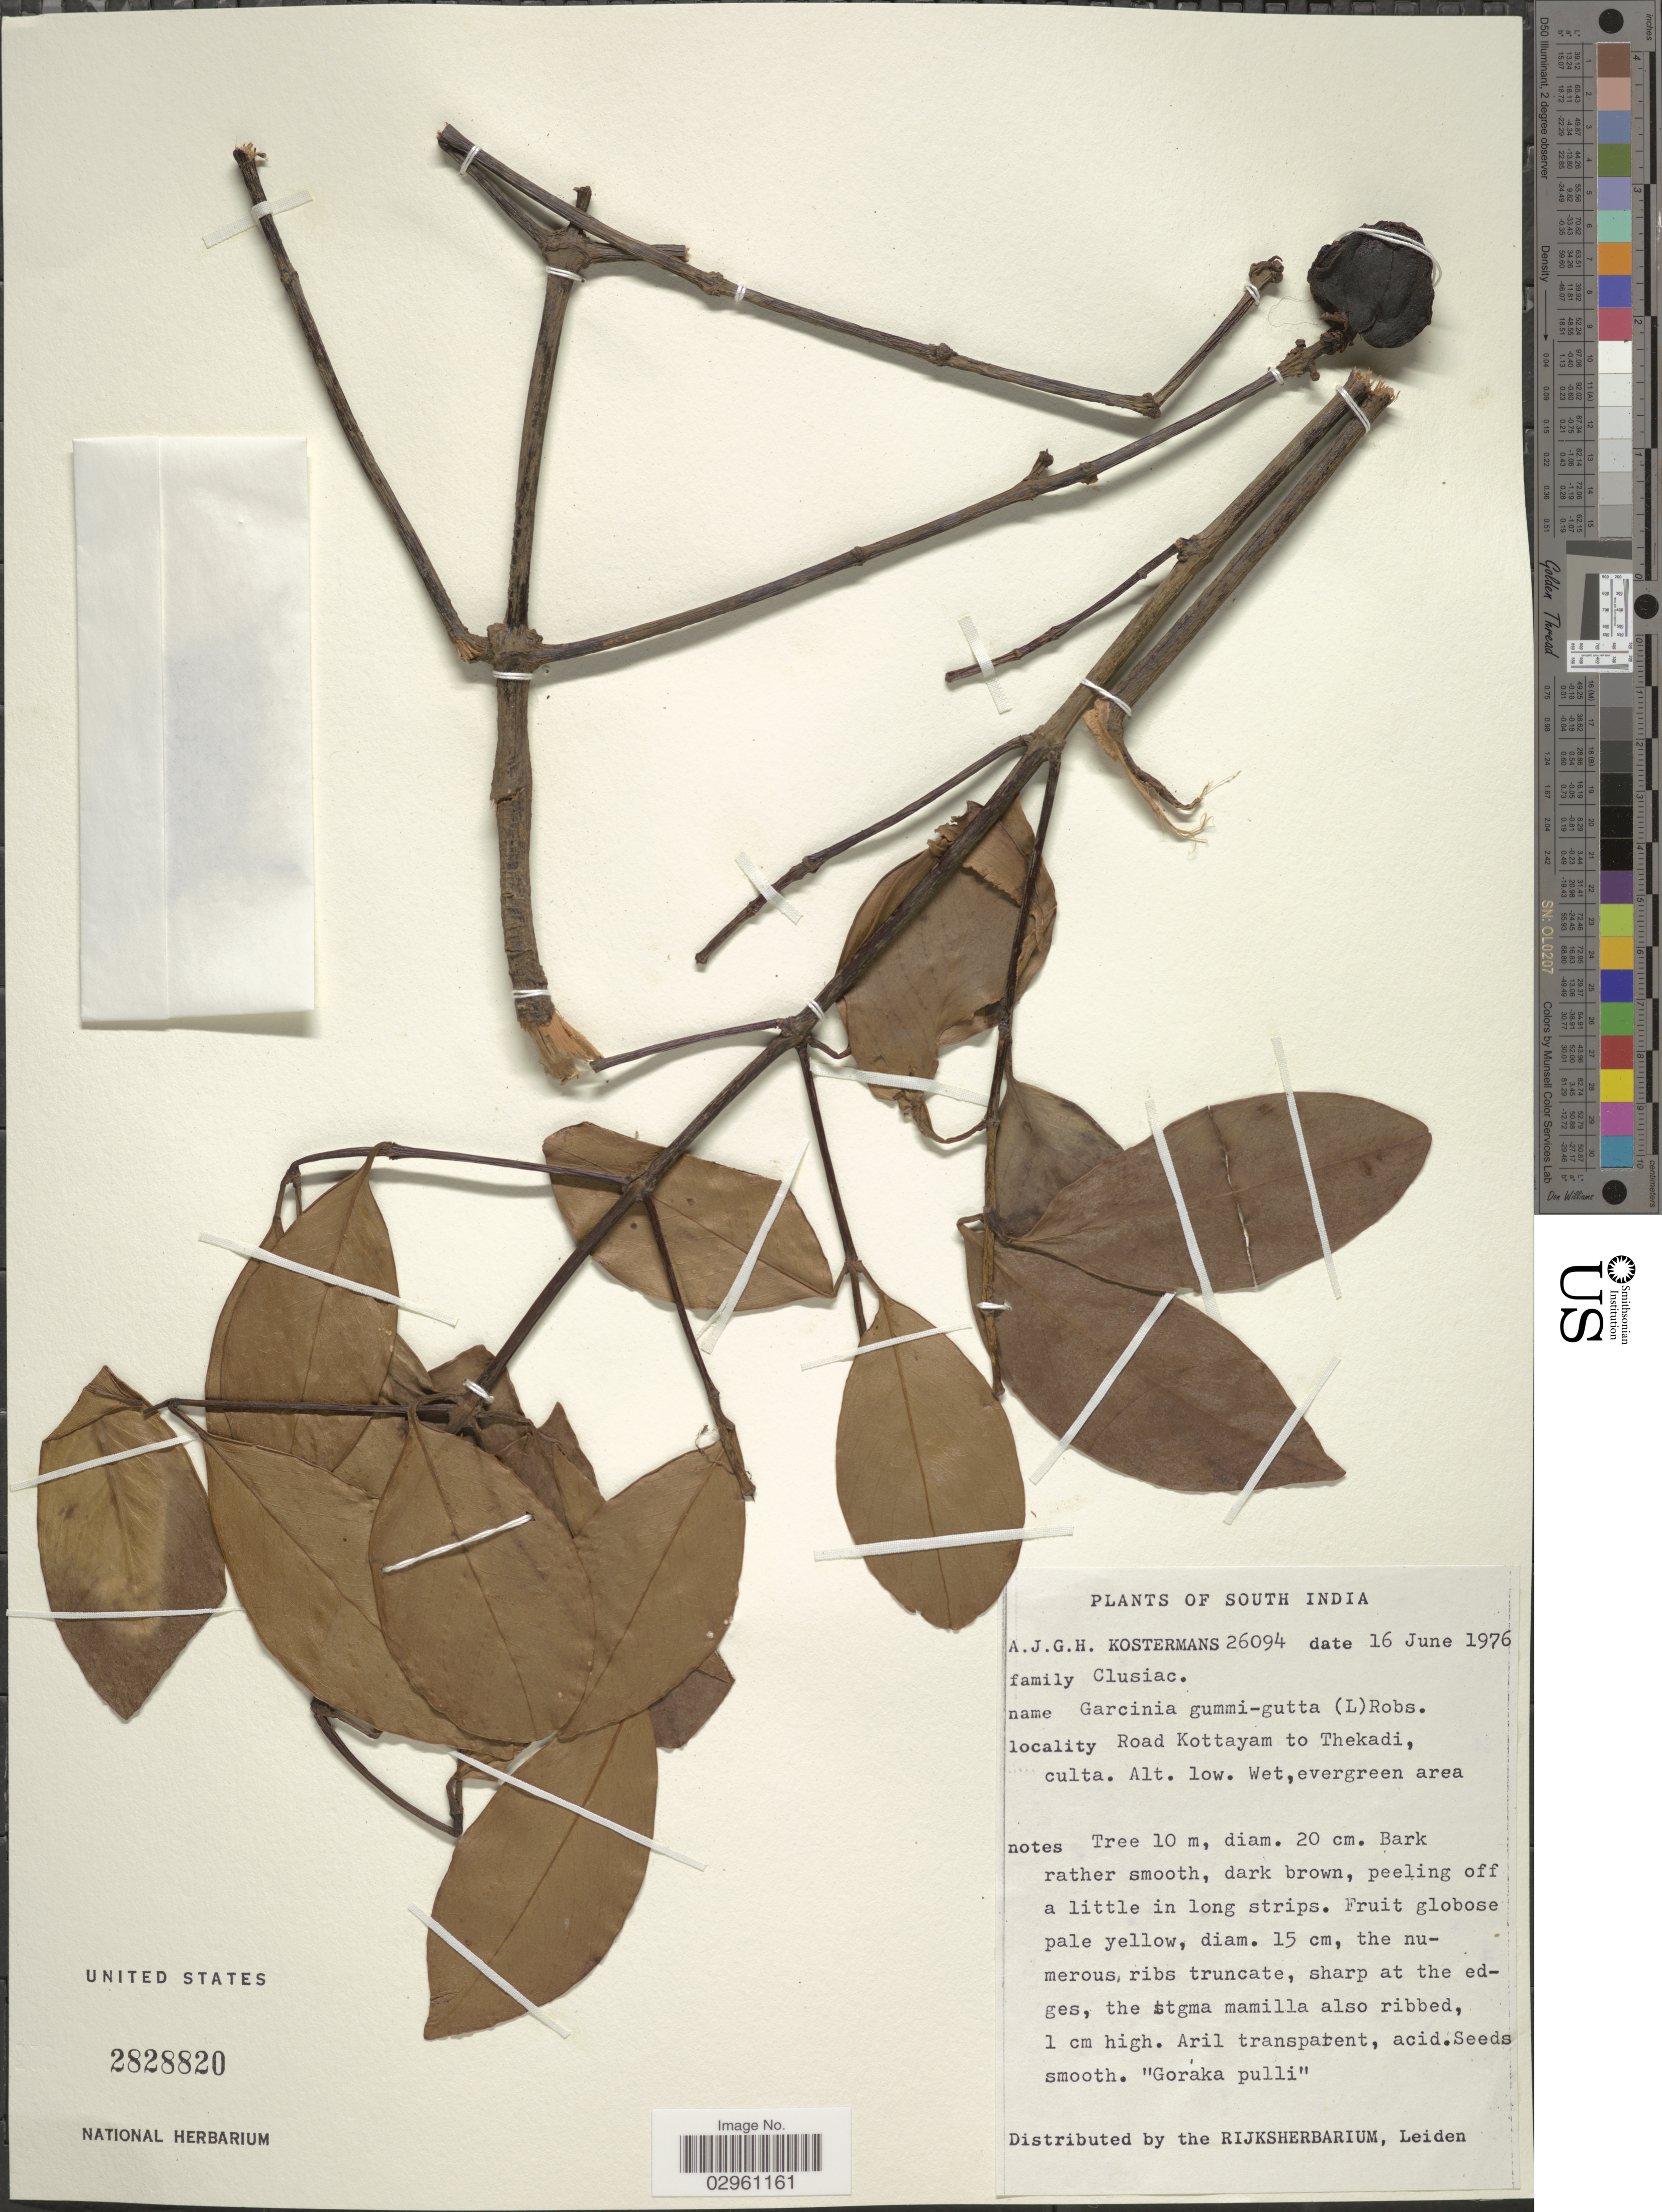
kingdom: Plantae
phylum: Tracheophyta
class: Magnoliopsida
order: Malpighiales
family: Clusiaceae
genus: Garcinia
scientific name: Garcinia gummi-gutta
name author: (L.) Roxb.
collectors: A. J. G. Kostermans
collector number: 26094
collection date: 1976-06-16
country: India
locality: South India. Road Kottayam to Thekadi.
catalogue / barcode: US 2828820